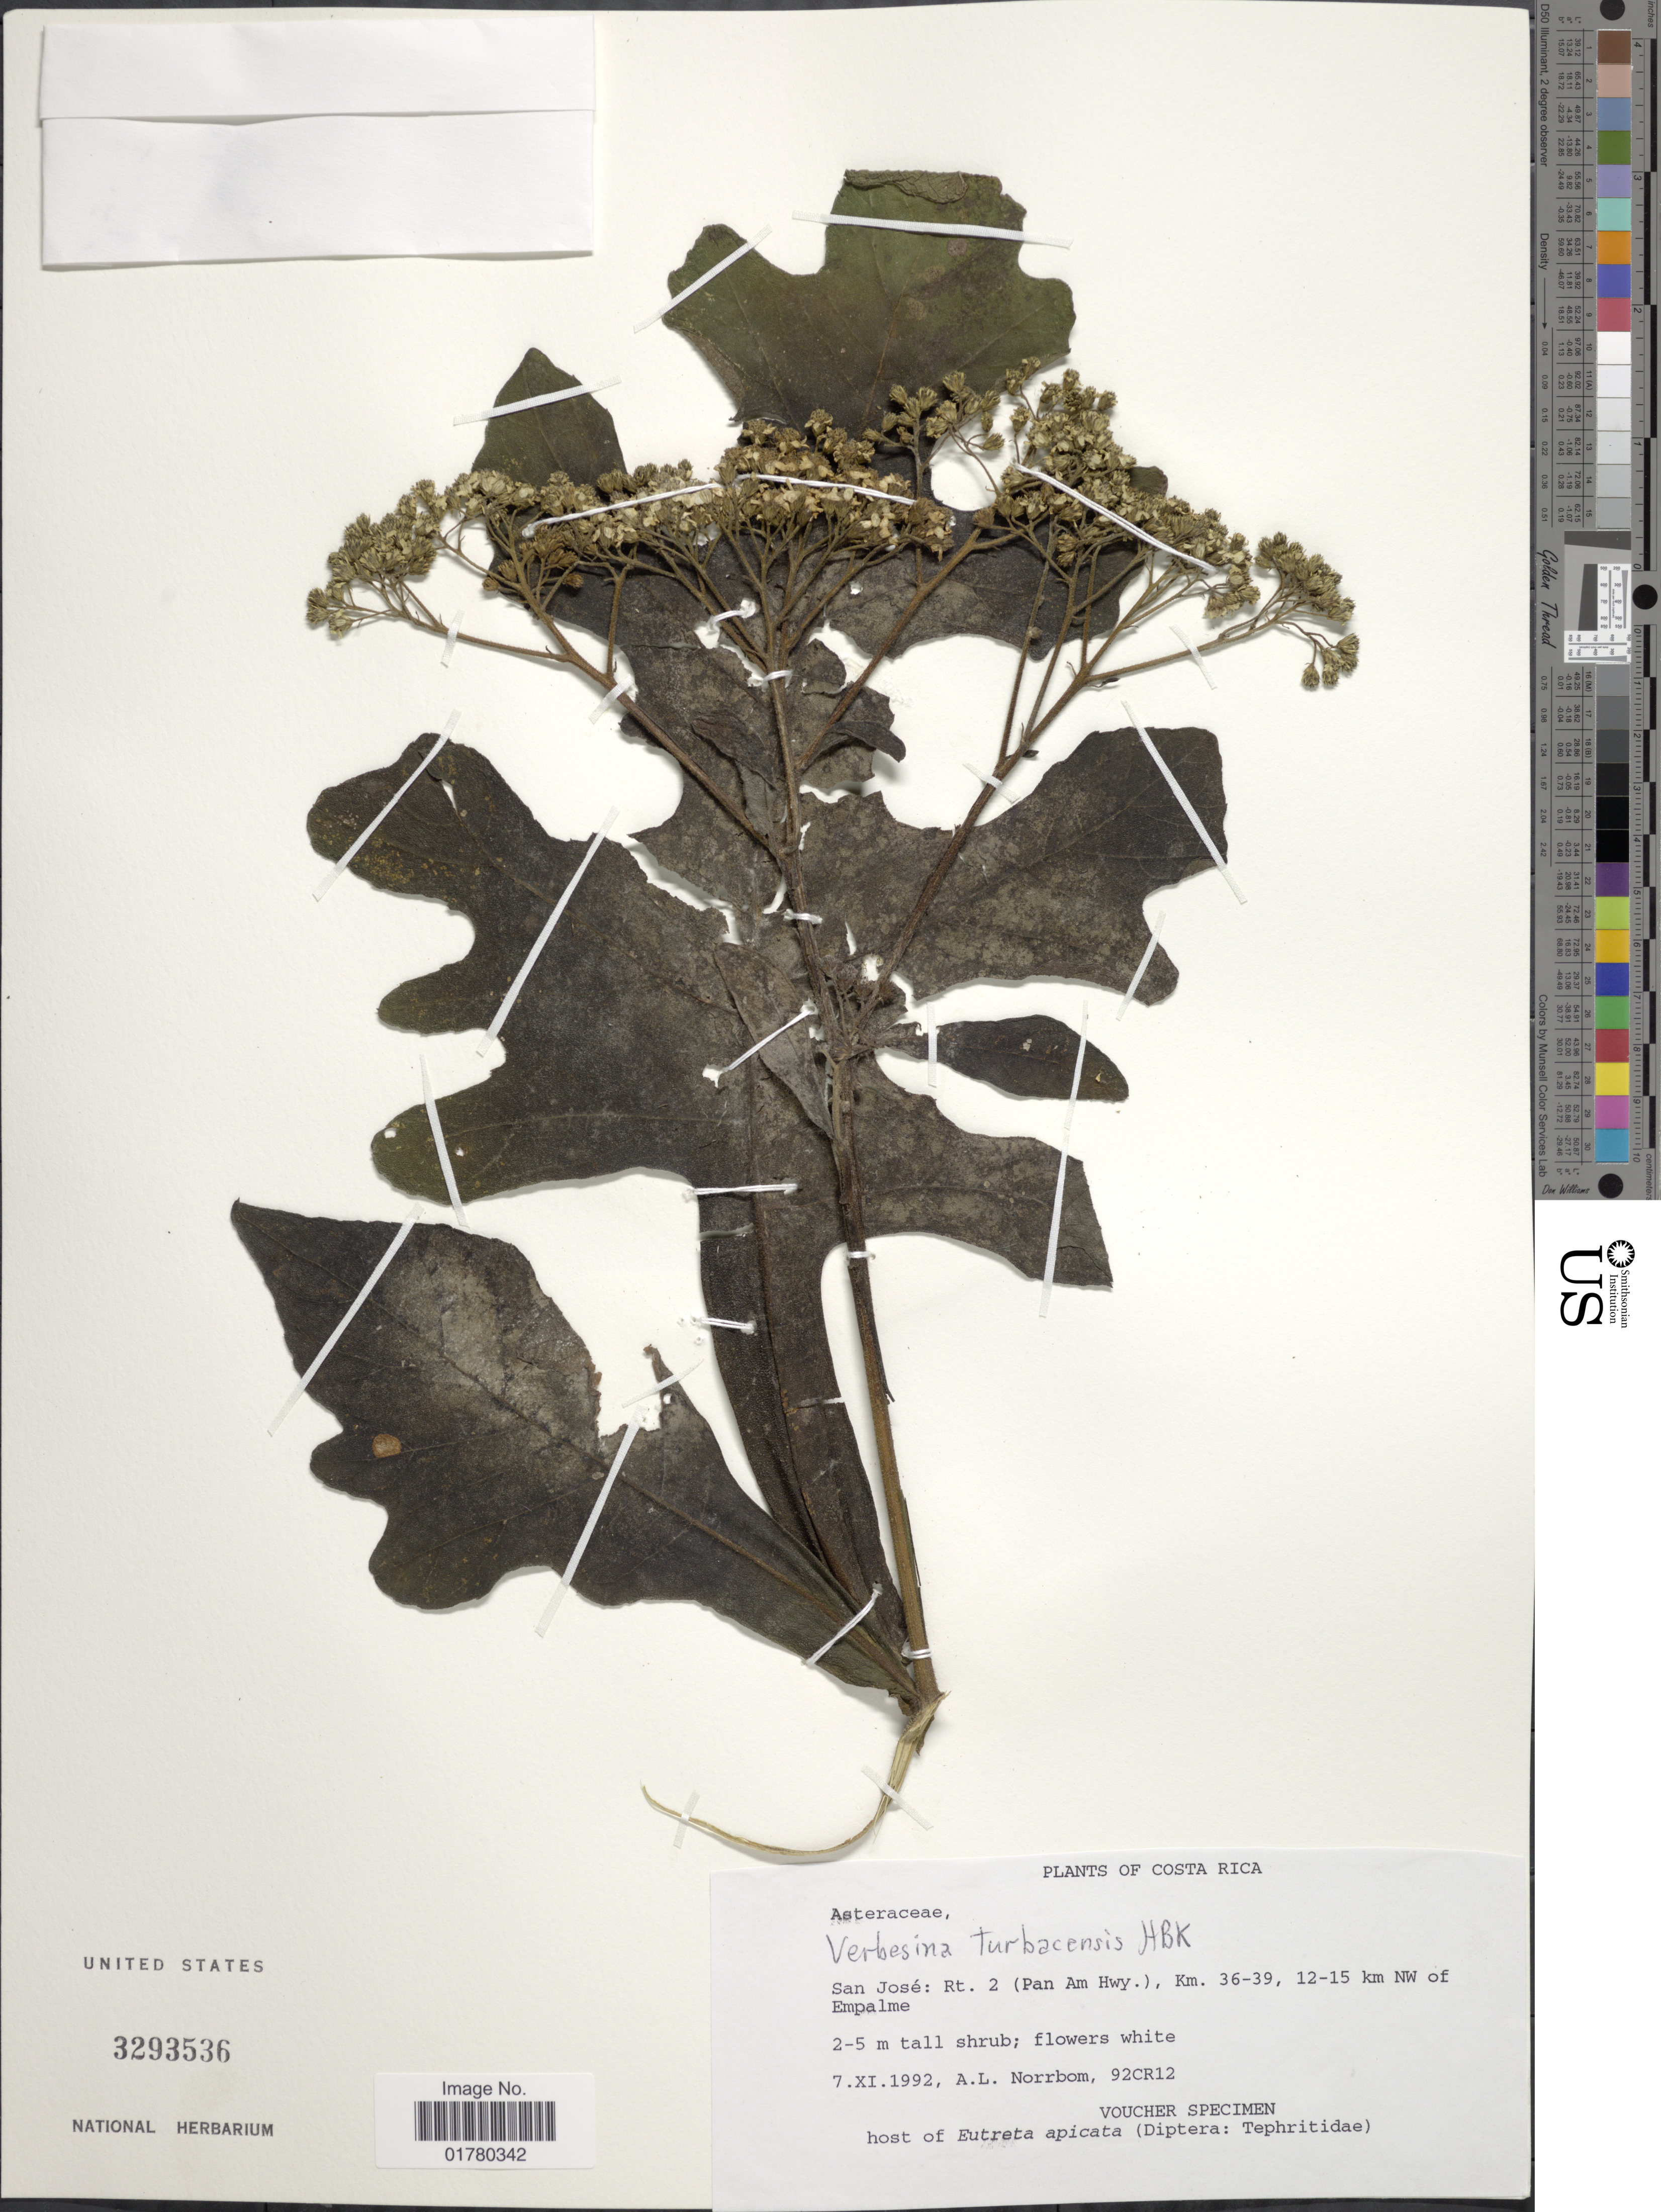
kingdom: Plantae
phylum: Tracheophyta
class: Magnoliopsida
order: Asterales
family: Asteraceae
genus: Verbesina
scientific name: Verbesina turbacensis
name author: Kunth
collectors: A. L. Norrbom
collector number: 92CR12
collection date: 1992-11-07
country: Costa Rica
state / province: San José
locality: Rt. 2 (Pan Am Hwy.), Km. 36-39, 12-15 km NW of Empalme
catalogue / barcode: US 3293536